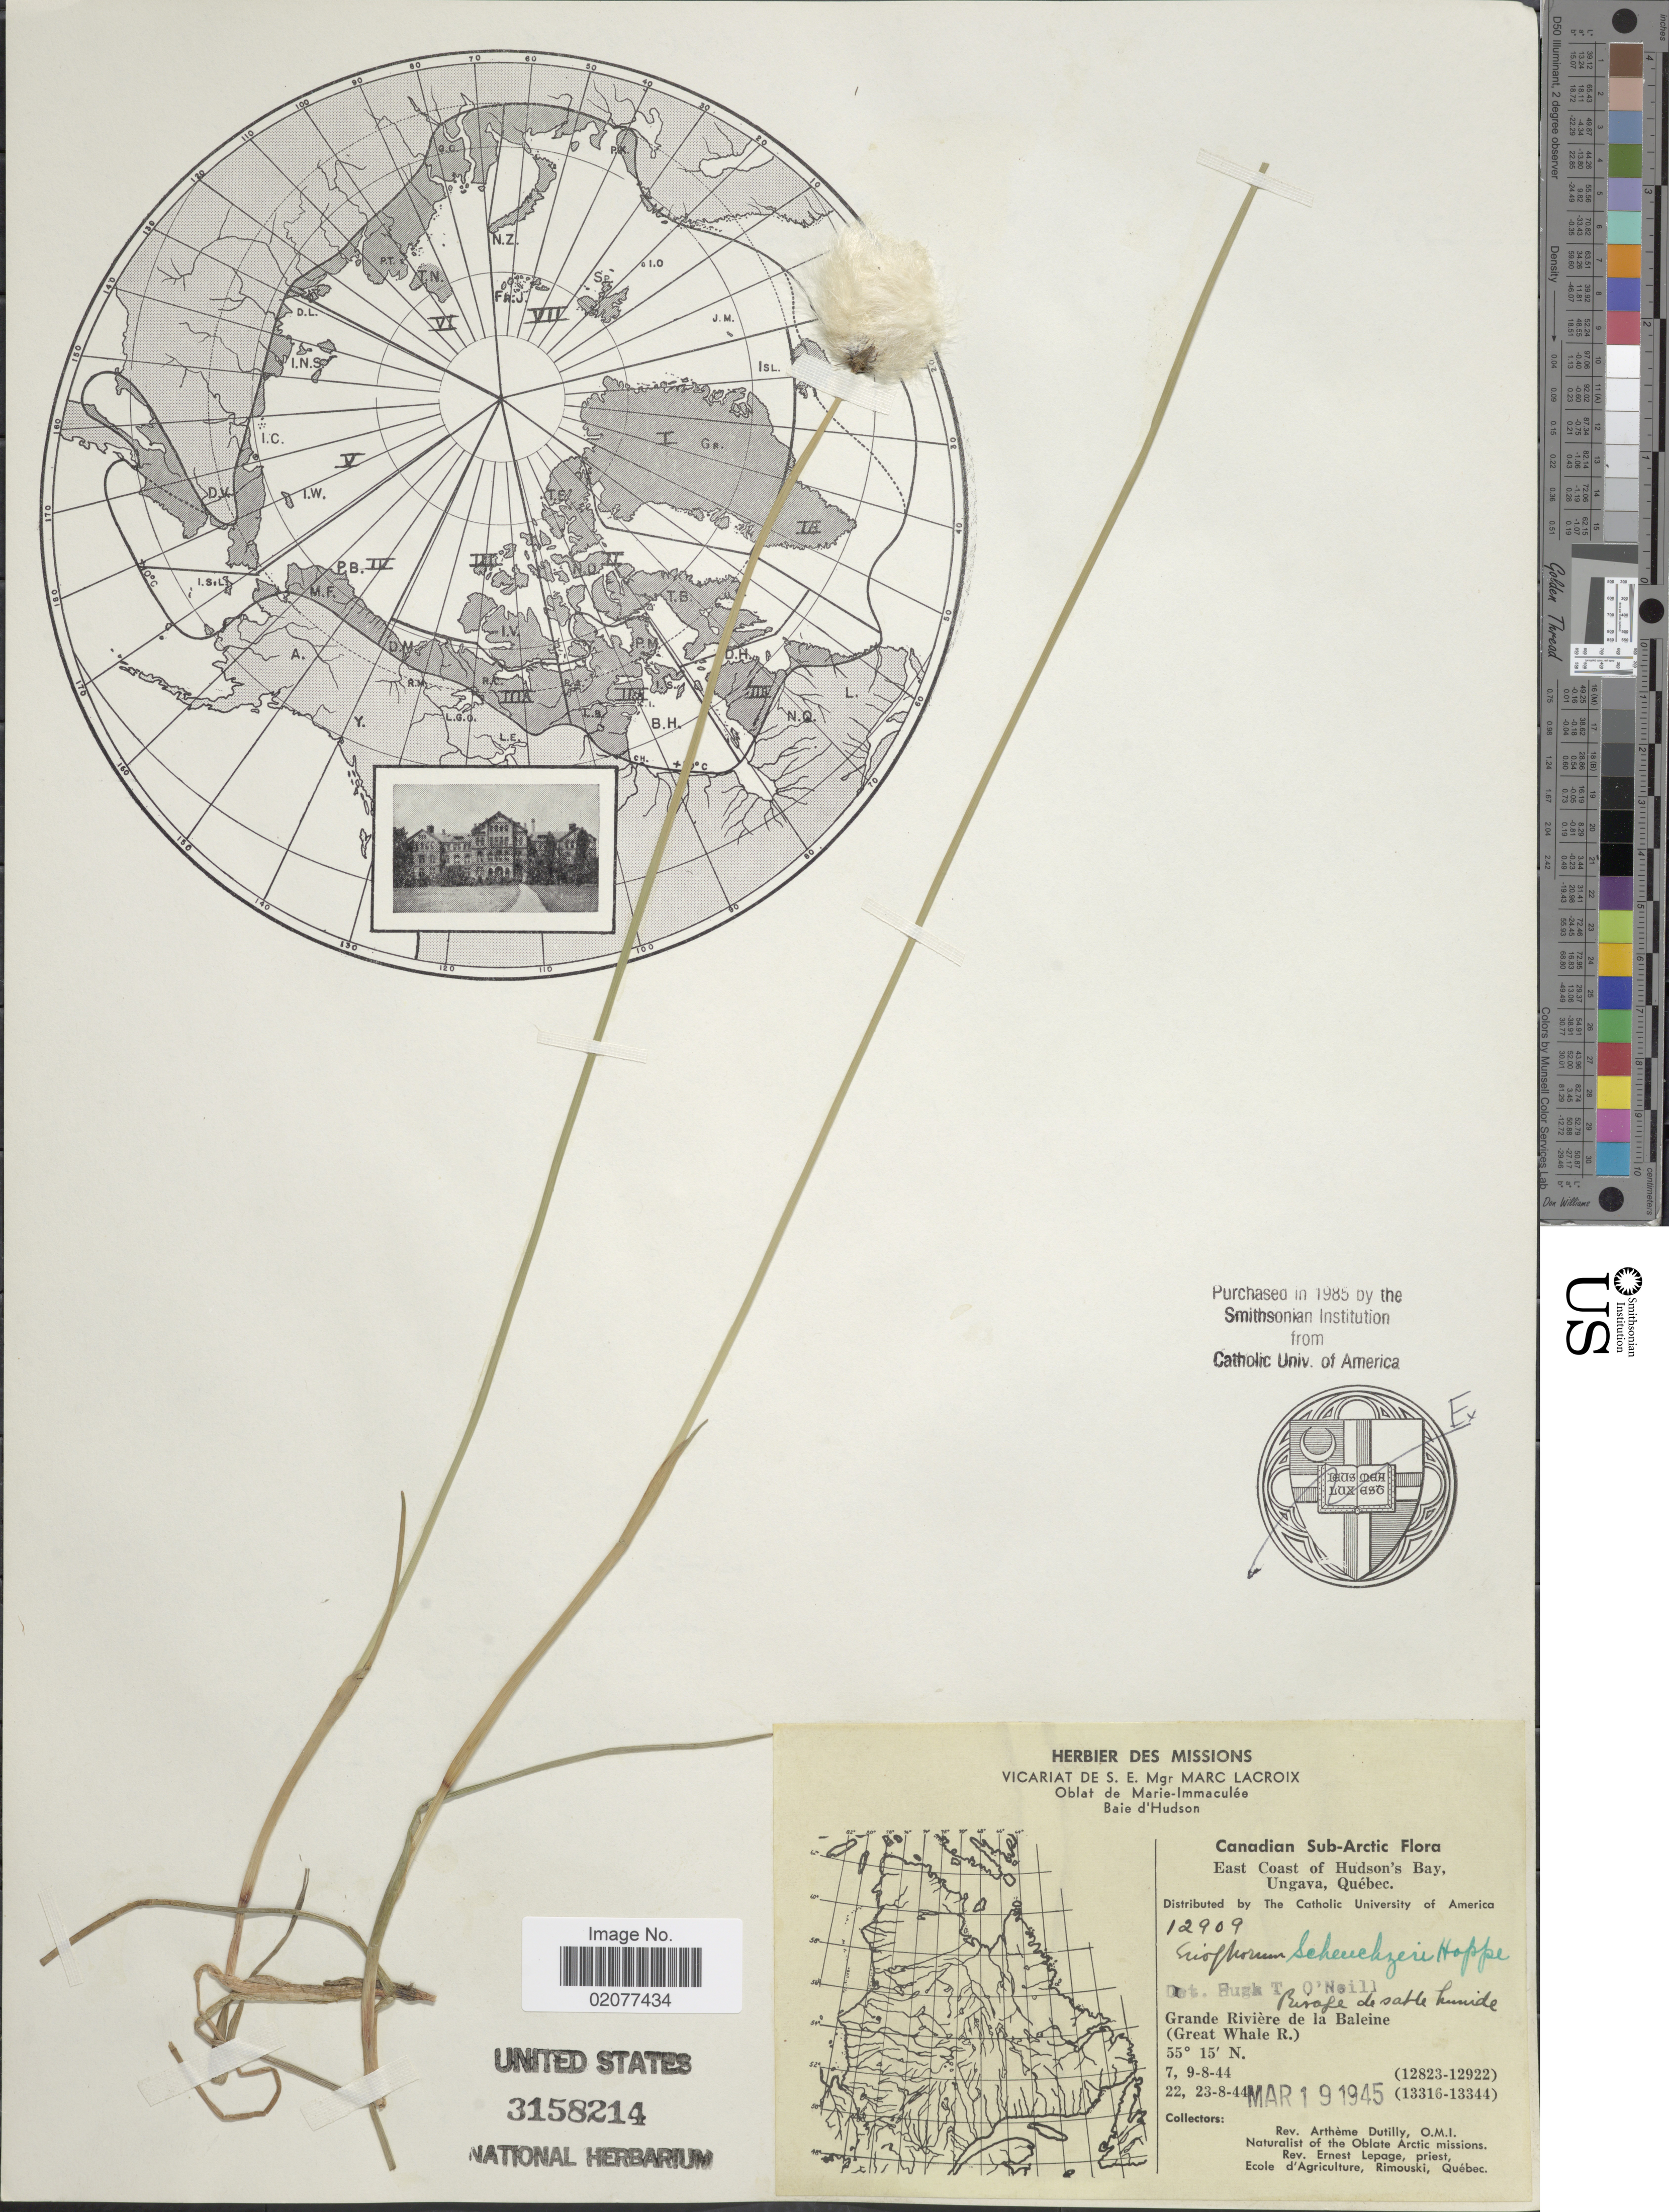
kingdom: Plantae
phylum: Tracheophyta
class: Liliopsida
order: Poales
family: Cyperaceae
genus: Eriophorum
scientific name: Eriophorum scheuchzeri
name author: Hoppe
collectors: A. Dutilly & E. Lepage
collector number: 12909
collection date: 1945-03-19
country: Canada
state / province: Quebec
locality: Canadian Sub-Arctic. East Coast of Hudson's Bay. Ungava, Quebec. Grande Riviere de la Baleine (Great Whale R.).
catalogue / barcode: US 3158214